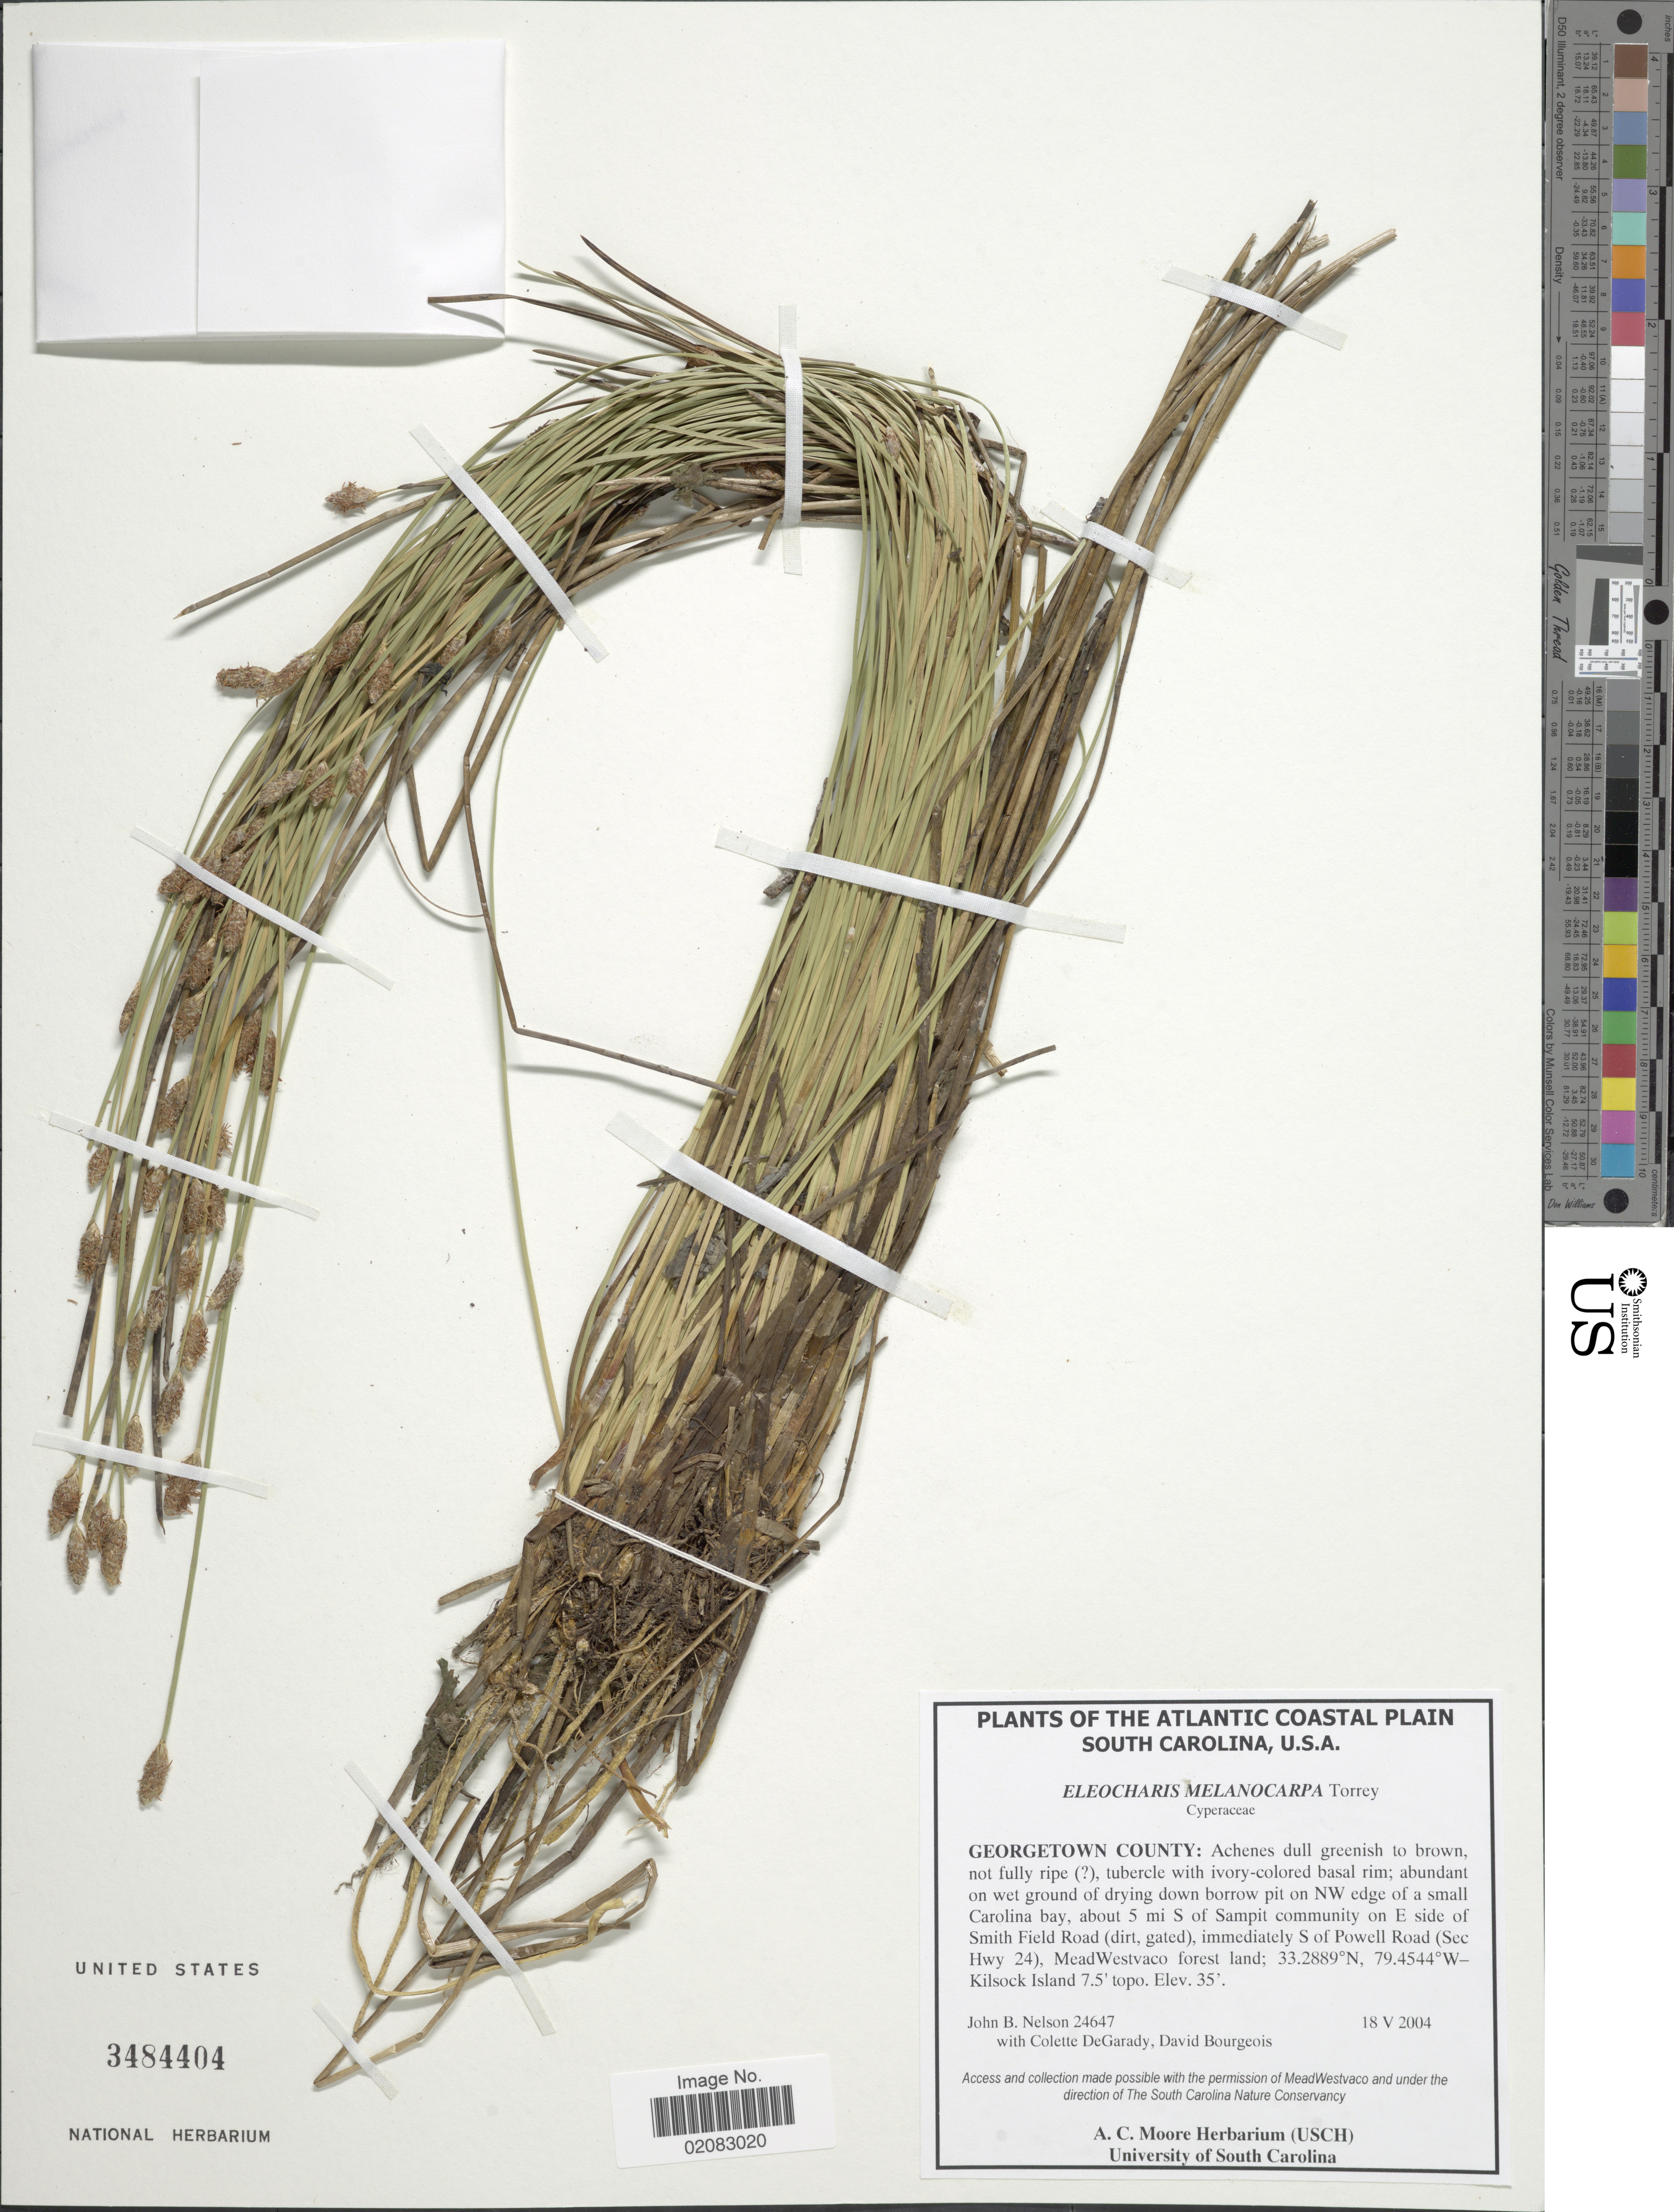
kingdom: Plantae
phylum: Tracheophyta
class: Liliopsida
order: Poales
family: Cyperaceae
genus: Eleocharis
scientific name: Eleocharis melanocarpa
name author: Torr.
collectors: J. B. Nelson, C. DeGarady & D. Bourgeois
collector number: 24647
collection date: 2004-05-18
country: United States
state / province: South Carolina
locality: The Atlantic Coastal Plain, Georgetown County: abundant on wet ground of drying down borrow pit on NW edge of a small Carolina bay, about 5 mi S of Sampit community on E side of Smith Field Road (dirt, gated), immediately S of Powell Road (Sec Hwy 24), MeadWestvaco forest land; Kilsock Island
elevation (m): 11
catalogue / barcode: US 3484404